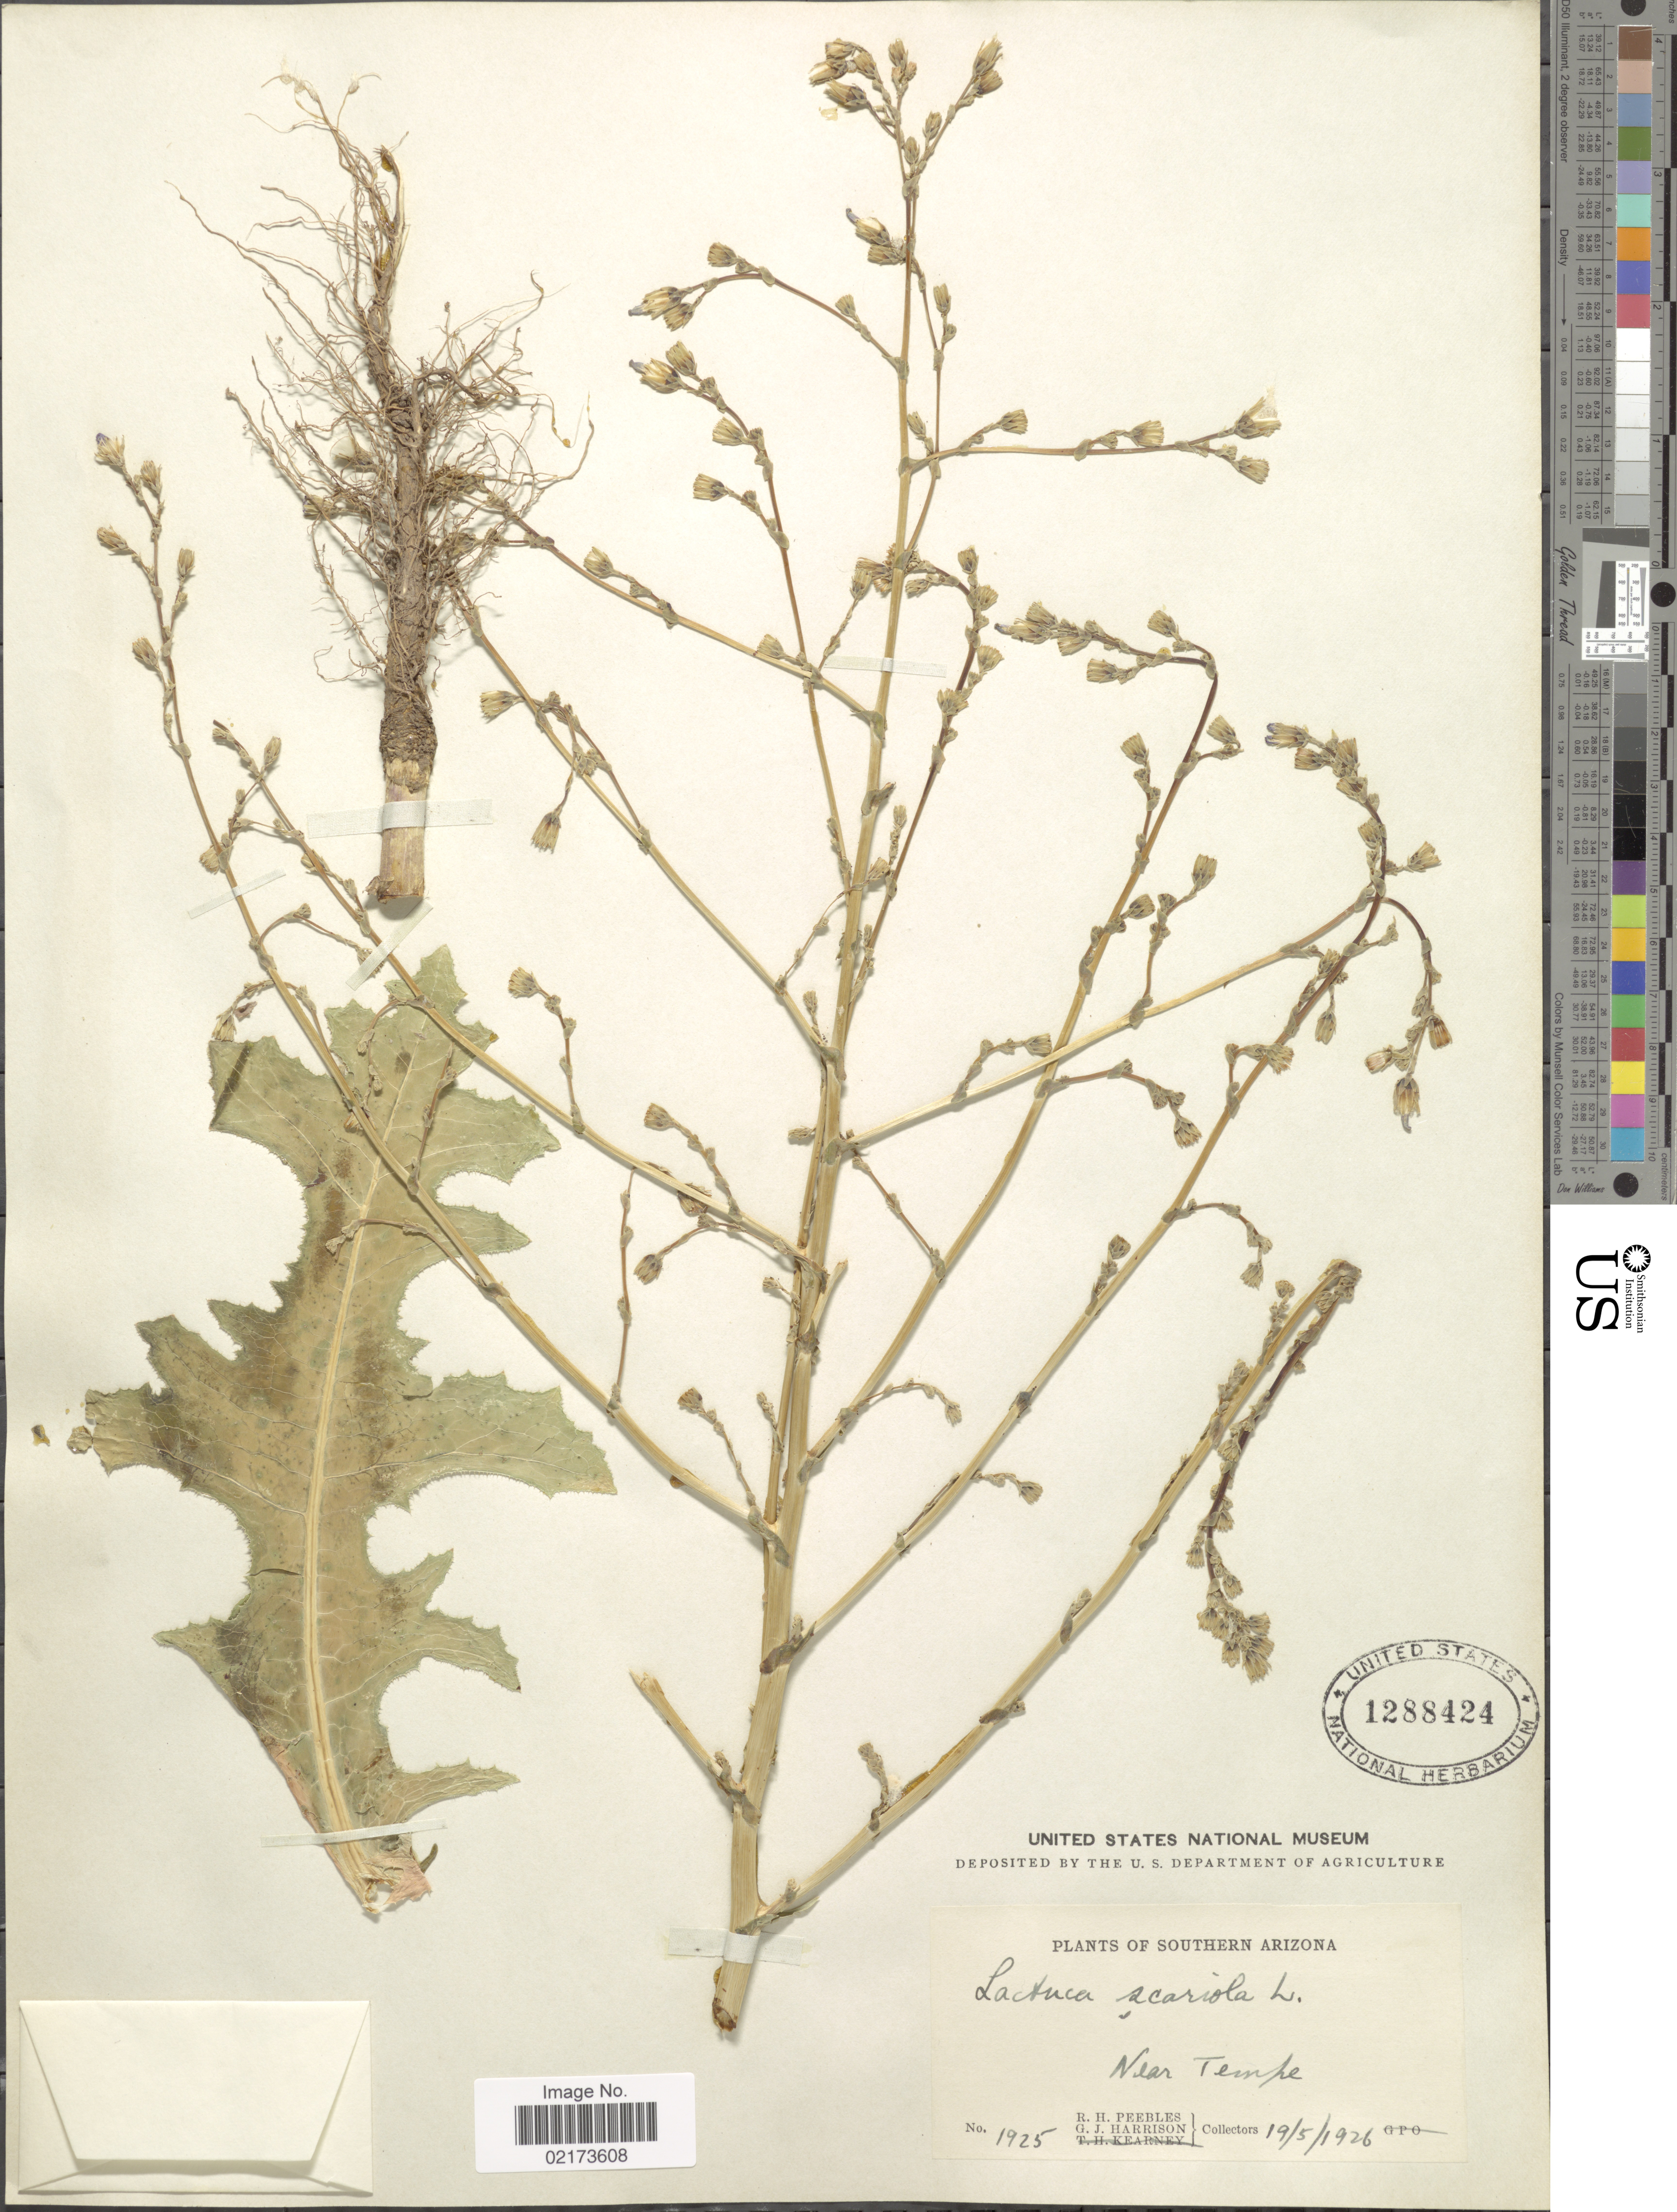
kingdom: Plantae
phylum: Tracheophyta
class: Magnoliopsida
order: Asterales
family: Asteraceae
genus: Lactuca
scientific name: Lactuca scariola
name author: L.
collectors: R. H. Peebles & G. J. Harrison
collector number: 1925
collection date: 1926-05-19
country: United States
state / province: Arizona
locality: Southern Arizona, near Tempe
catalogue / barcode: US 1288424